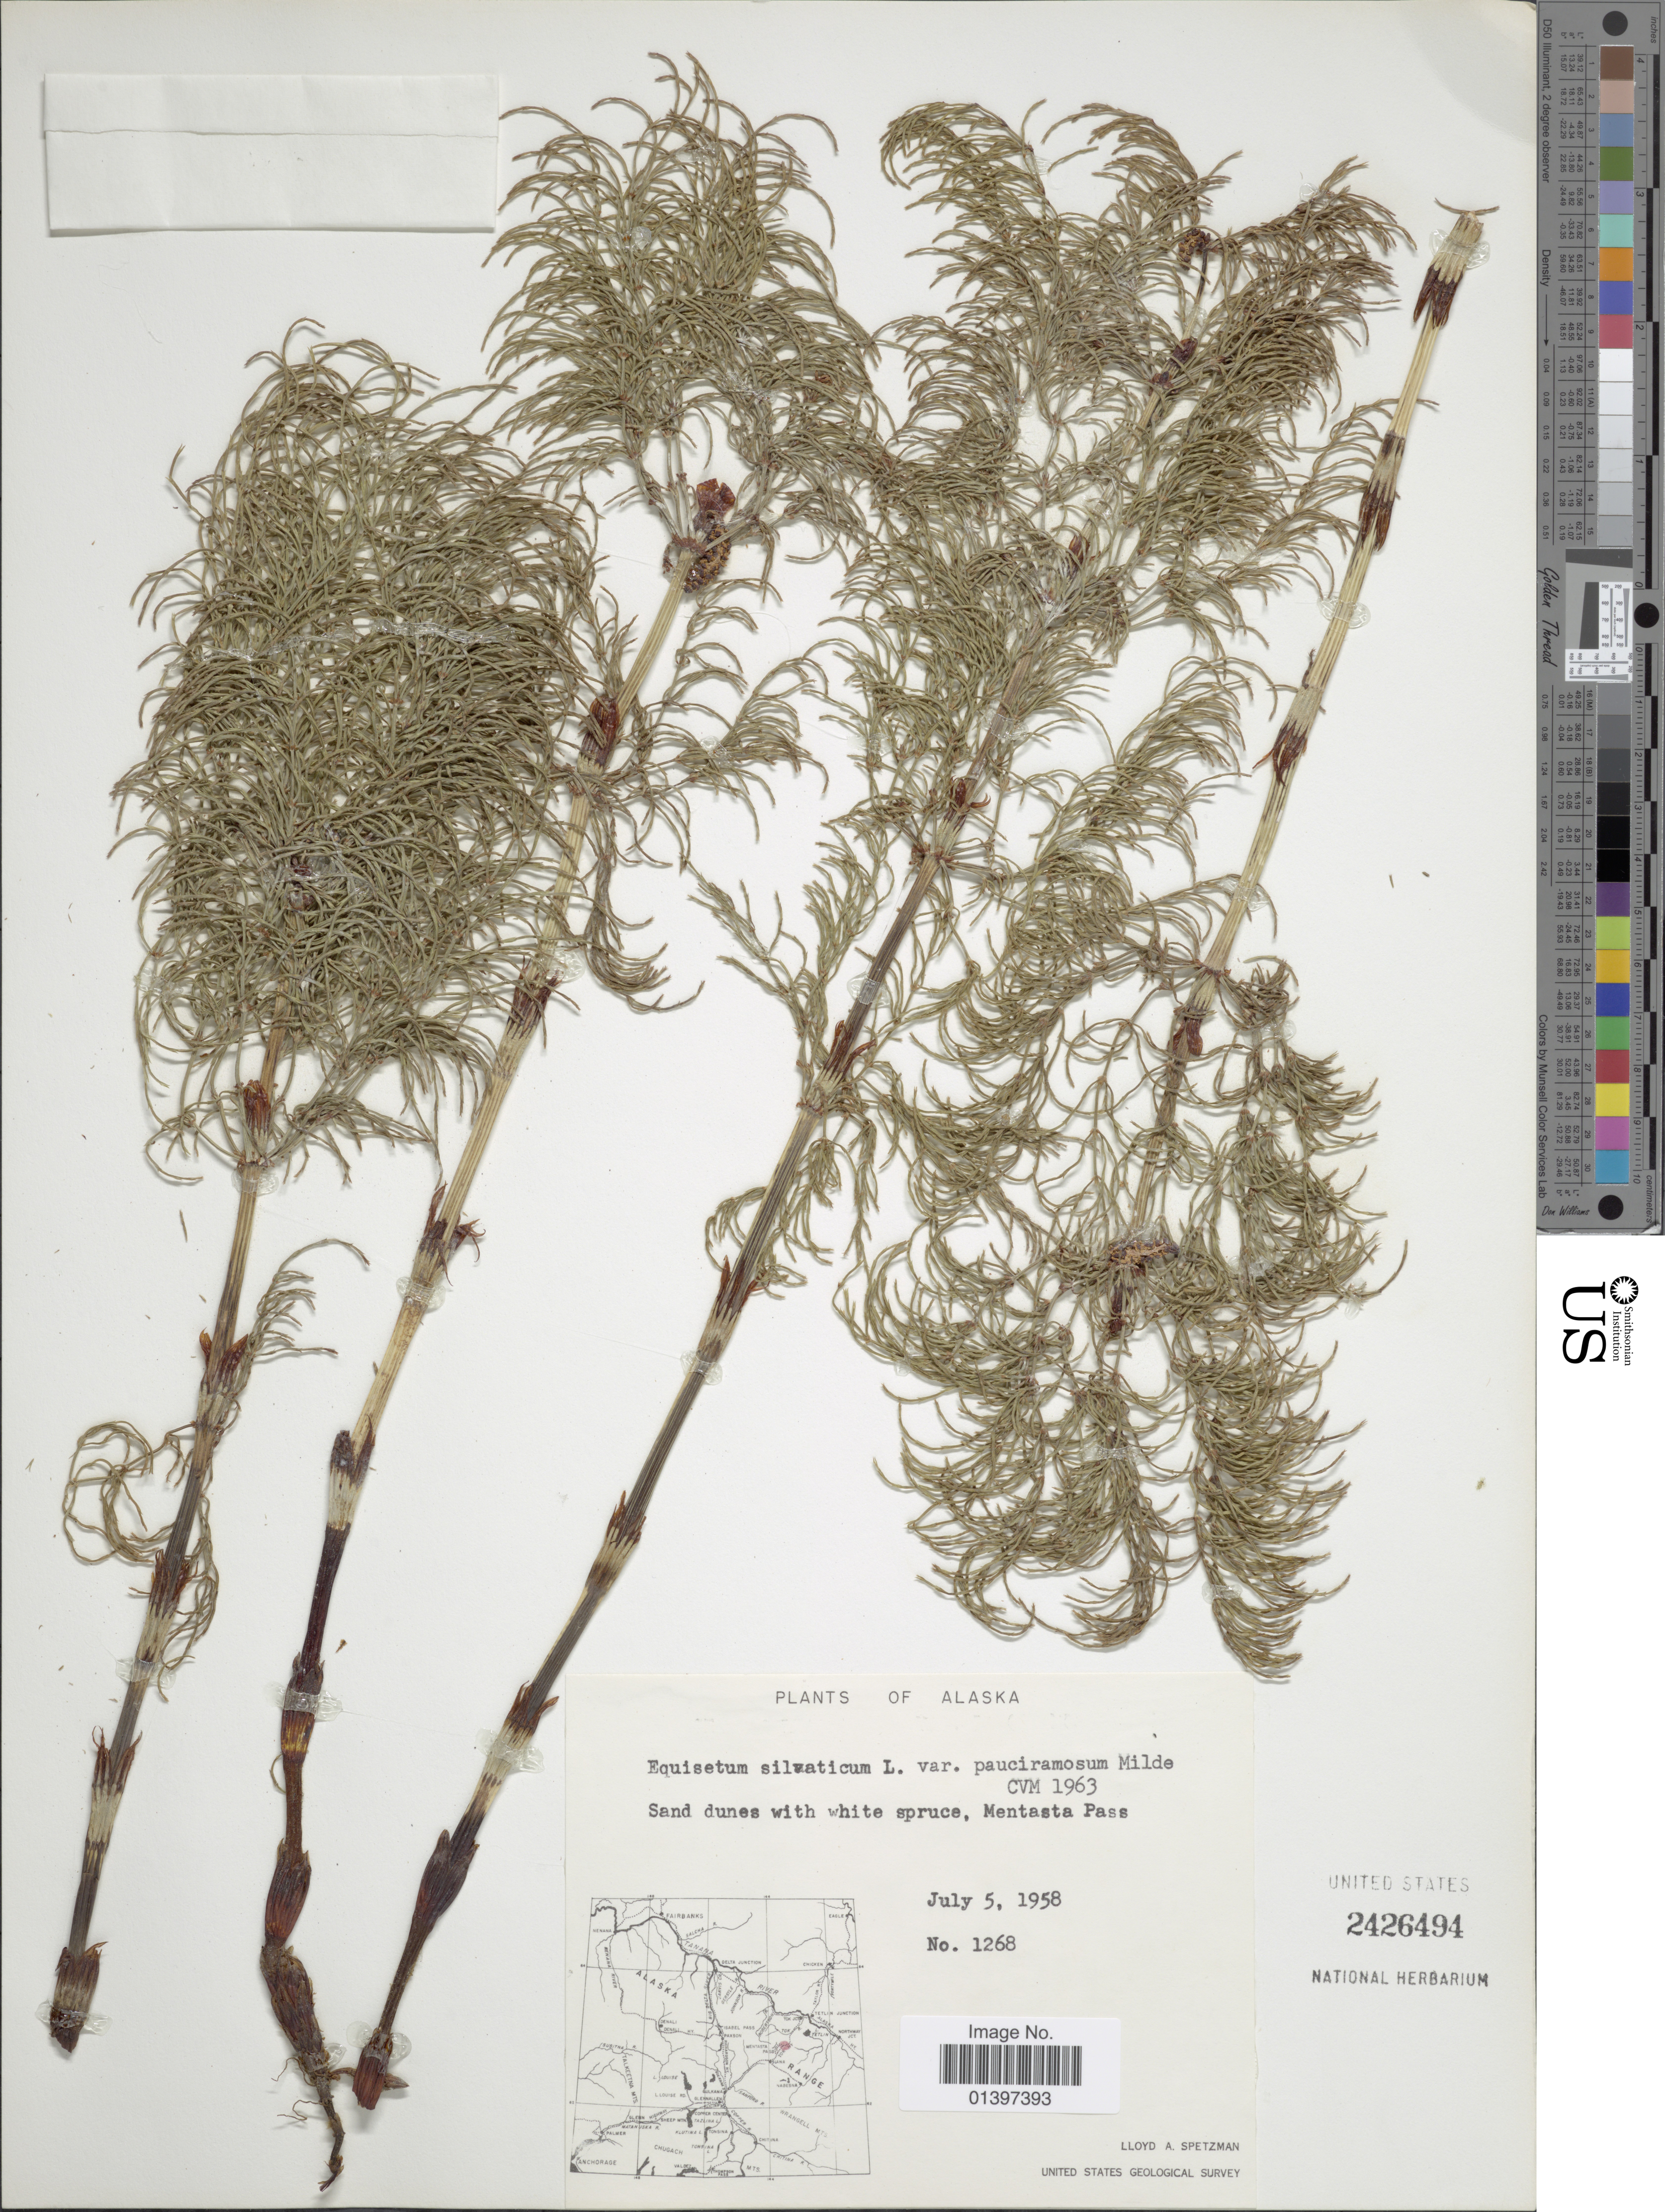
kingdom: Plantae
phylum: Tracheophyta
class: Polypodiopsida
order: Equisetales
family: Equisetaceae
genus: Equisetum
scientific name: Equisetum sylvaticum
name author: L.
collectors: L. Spetzman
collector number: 1268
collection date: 1958-07-05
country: United States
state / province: Alaska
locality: Sand dunes with white spruce, Mentasta Pass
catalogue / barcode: US 2426494